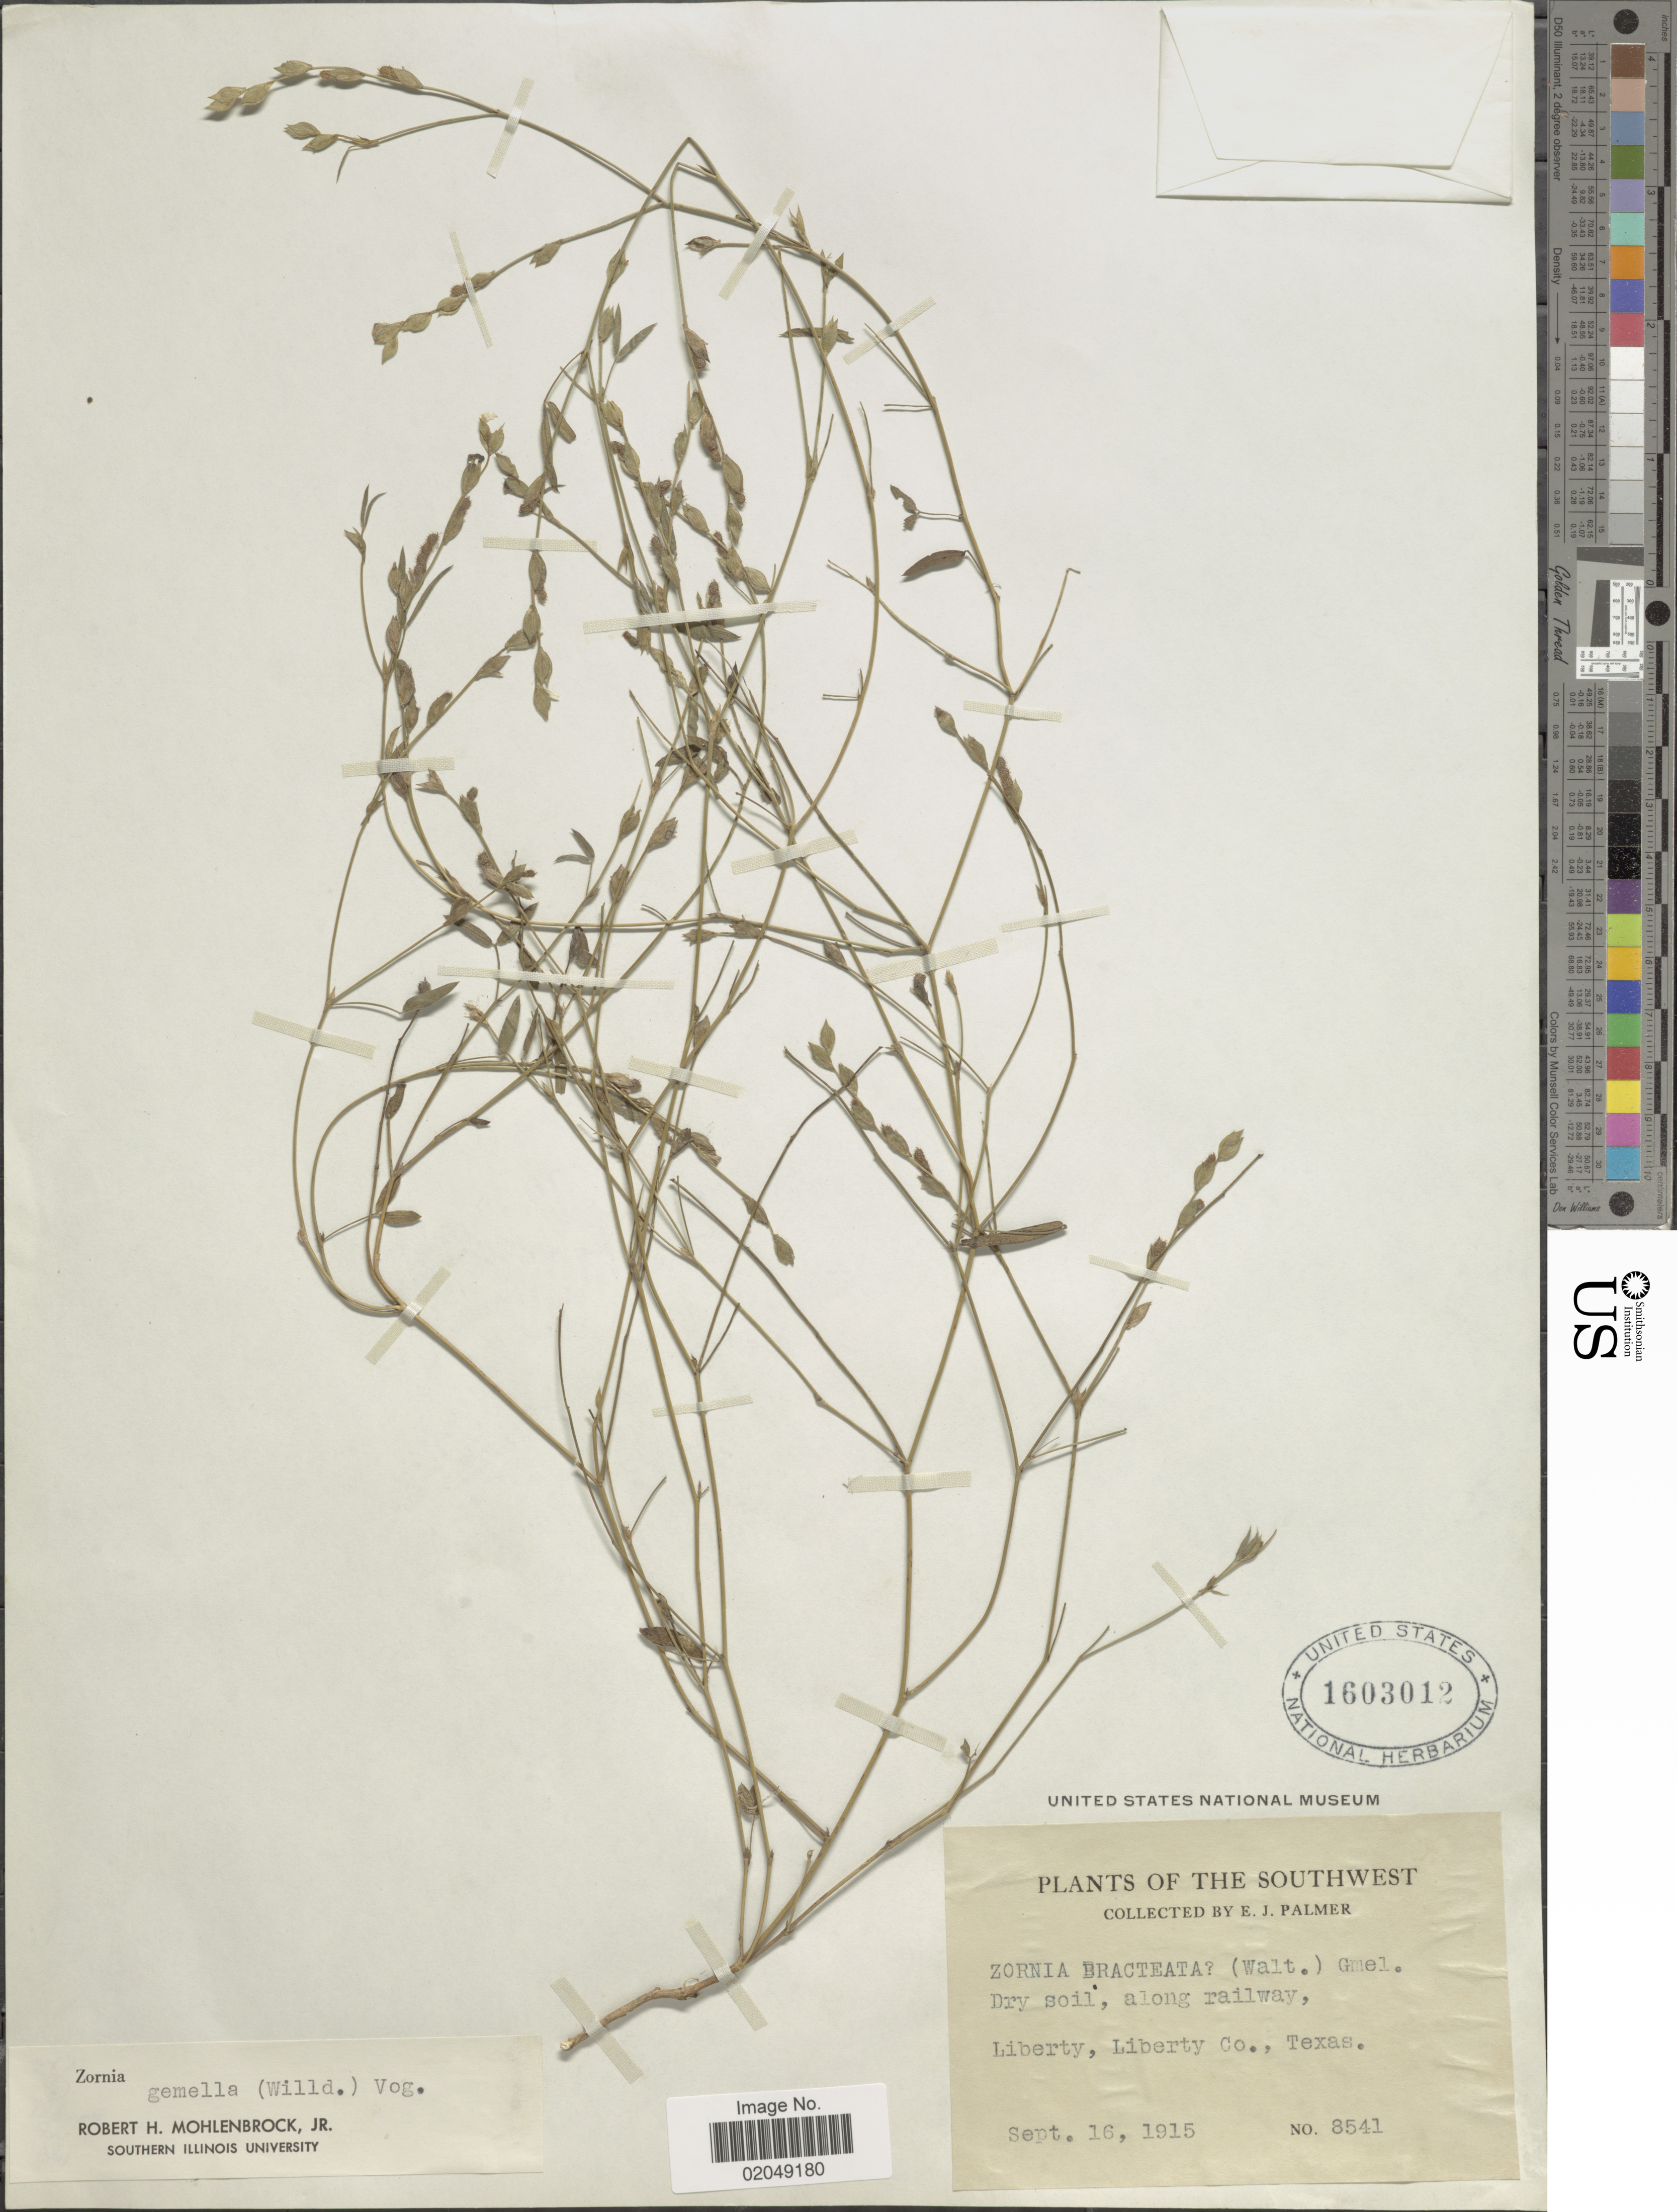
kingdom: Plantae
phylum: Tracheophyta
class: Magnoliopsida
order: Fabales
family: Fabaceae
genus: Zornia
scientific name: Zornia gemella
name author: Vogel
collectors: E. J. Palmer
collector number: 8541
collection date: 1915-09-16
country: United States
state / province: Texas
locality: Southwest, along railway, Liberty, Liberty Co.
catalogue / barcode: US 1603012